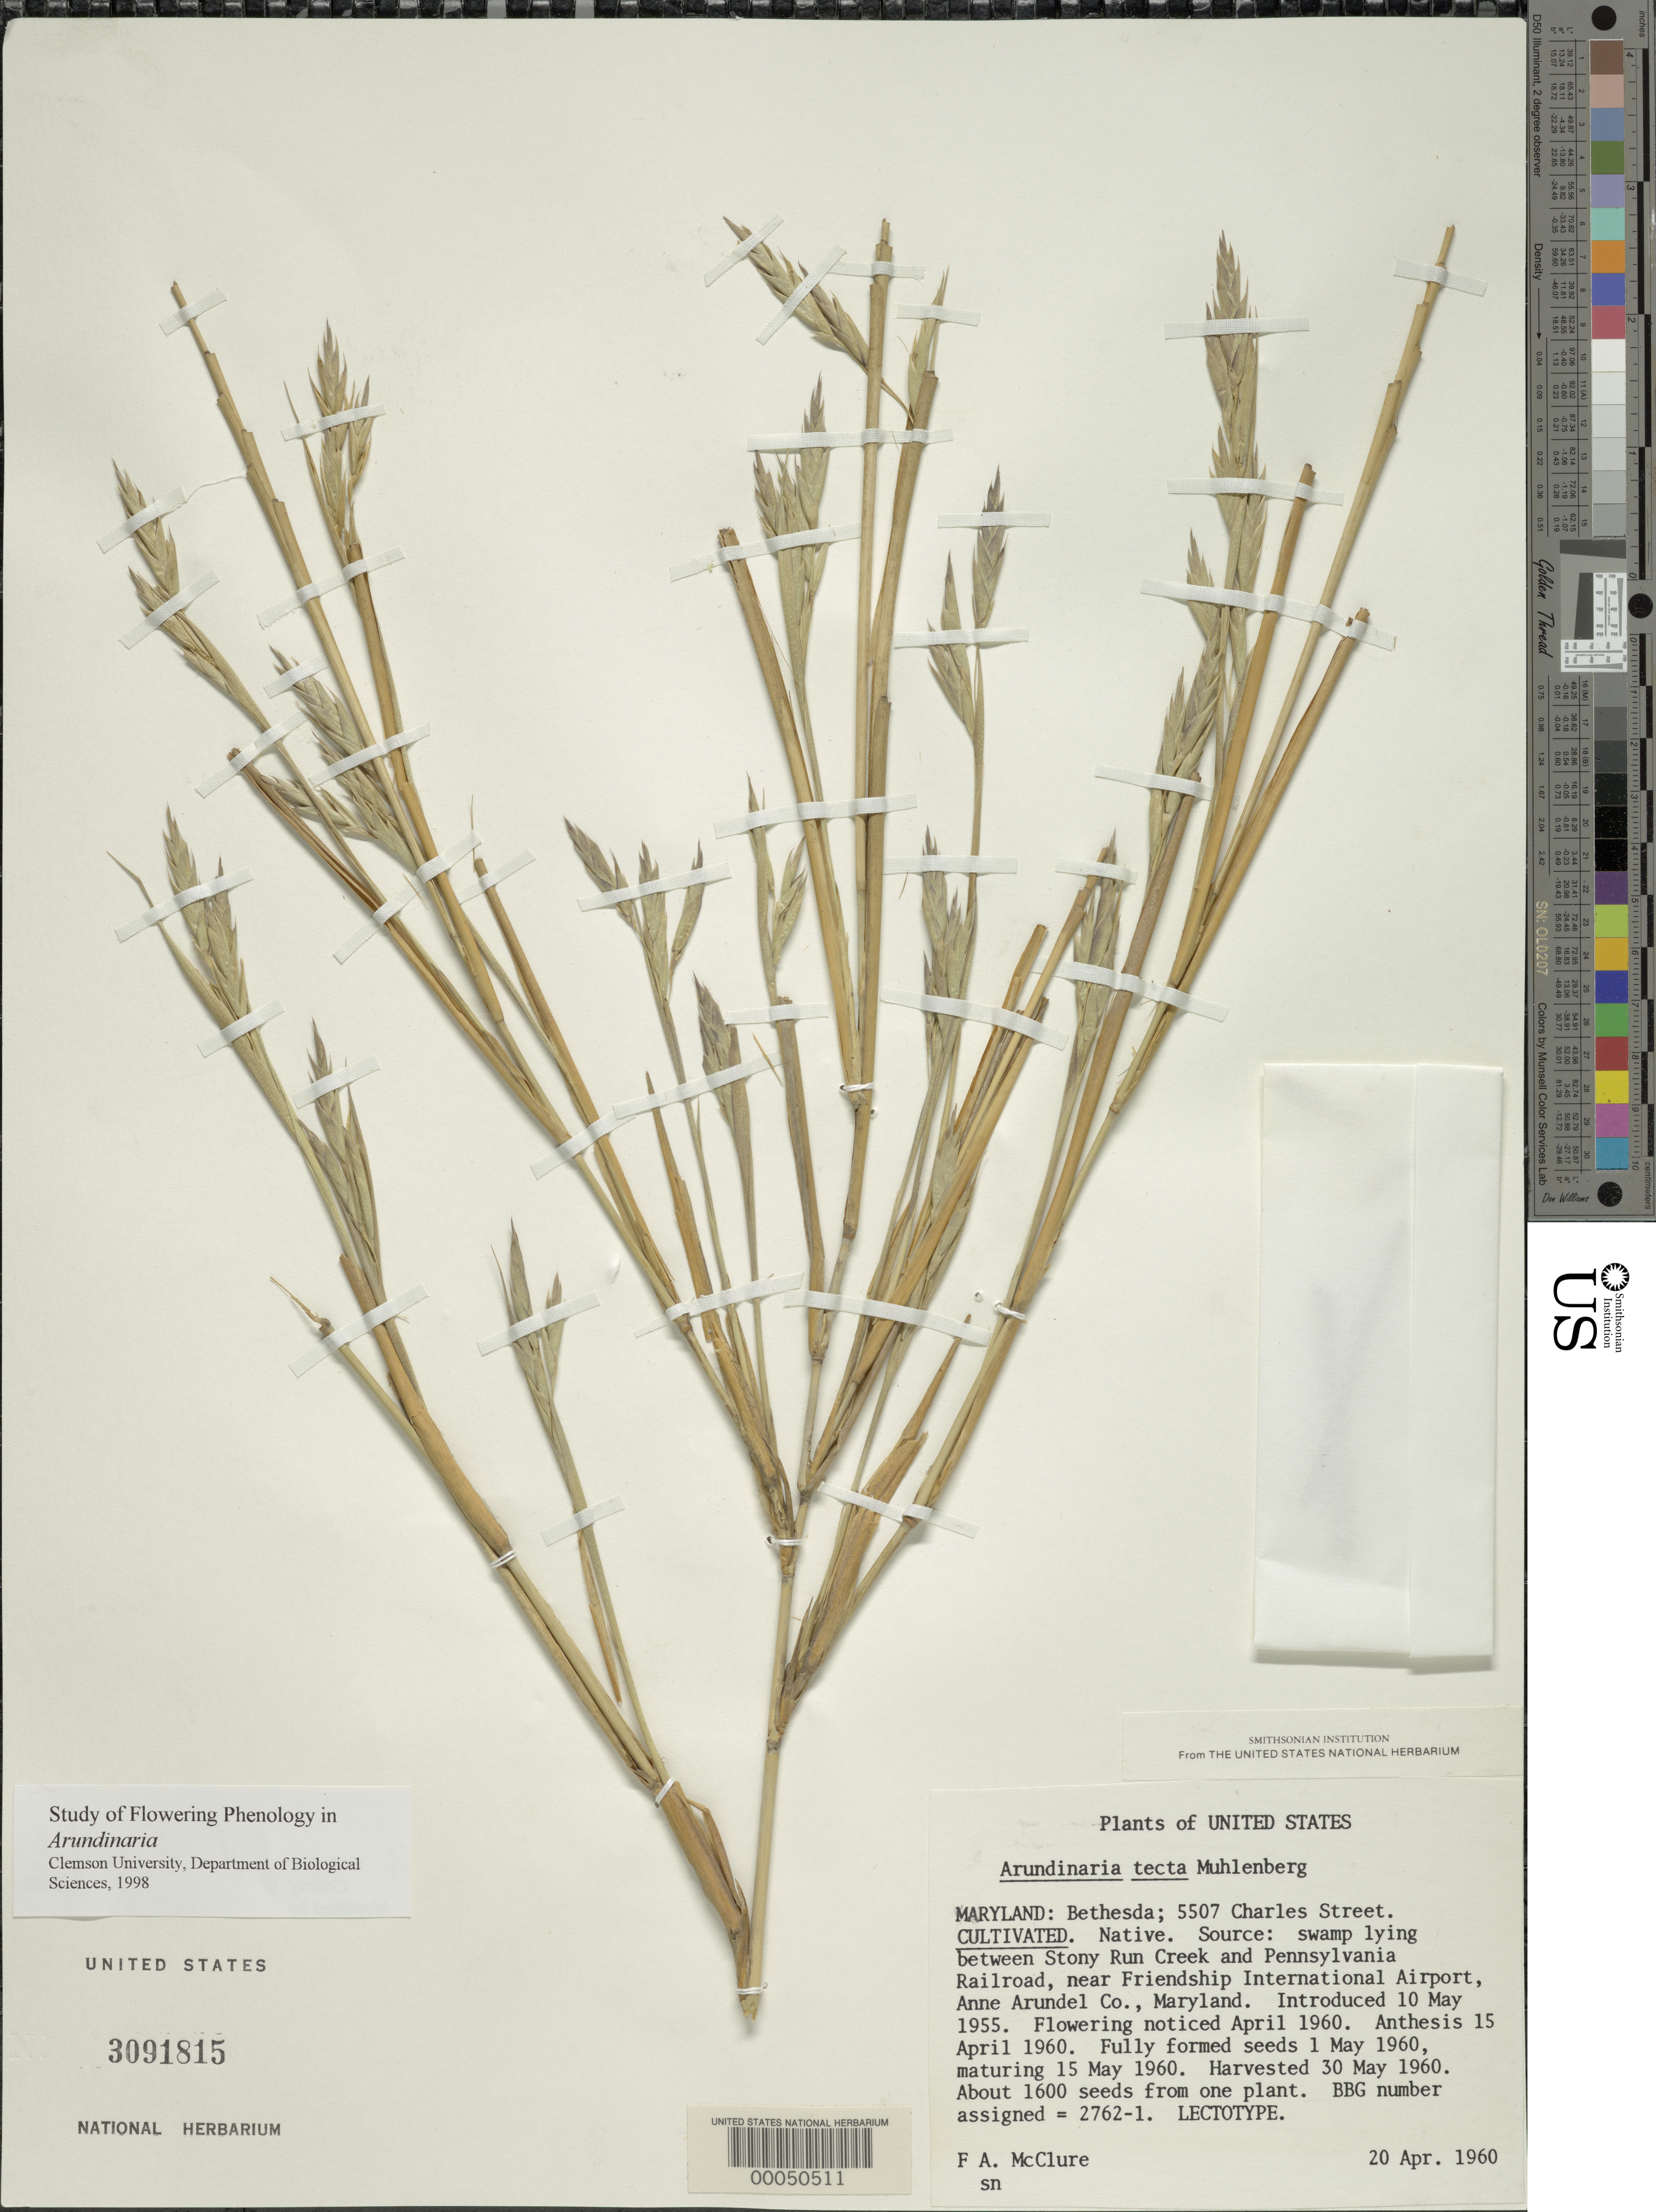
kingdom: Plantae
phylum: Tracheophyta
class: Liliopsida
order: Poales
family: Poaceae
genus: Arundinaria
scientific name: Arundinaria tecta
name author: (Walter) Muhl.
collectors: F. A. McClure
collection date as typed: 20 Apr 1960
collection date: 1960-04-20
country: United States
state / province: Maryland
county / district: Montgomery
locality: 5507 Charles Street, Bethesda (McClure's garden)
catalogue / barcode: US 3091815